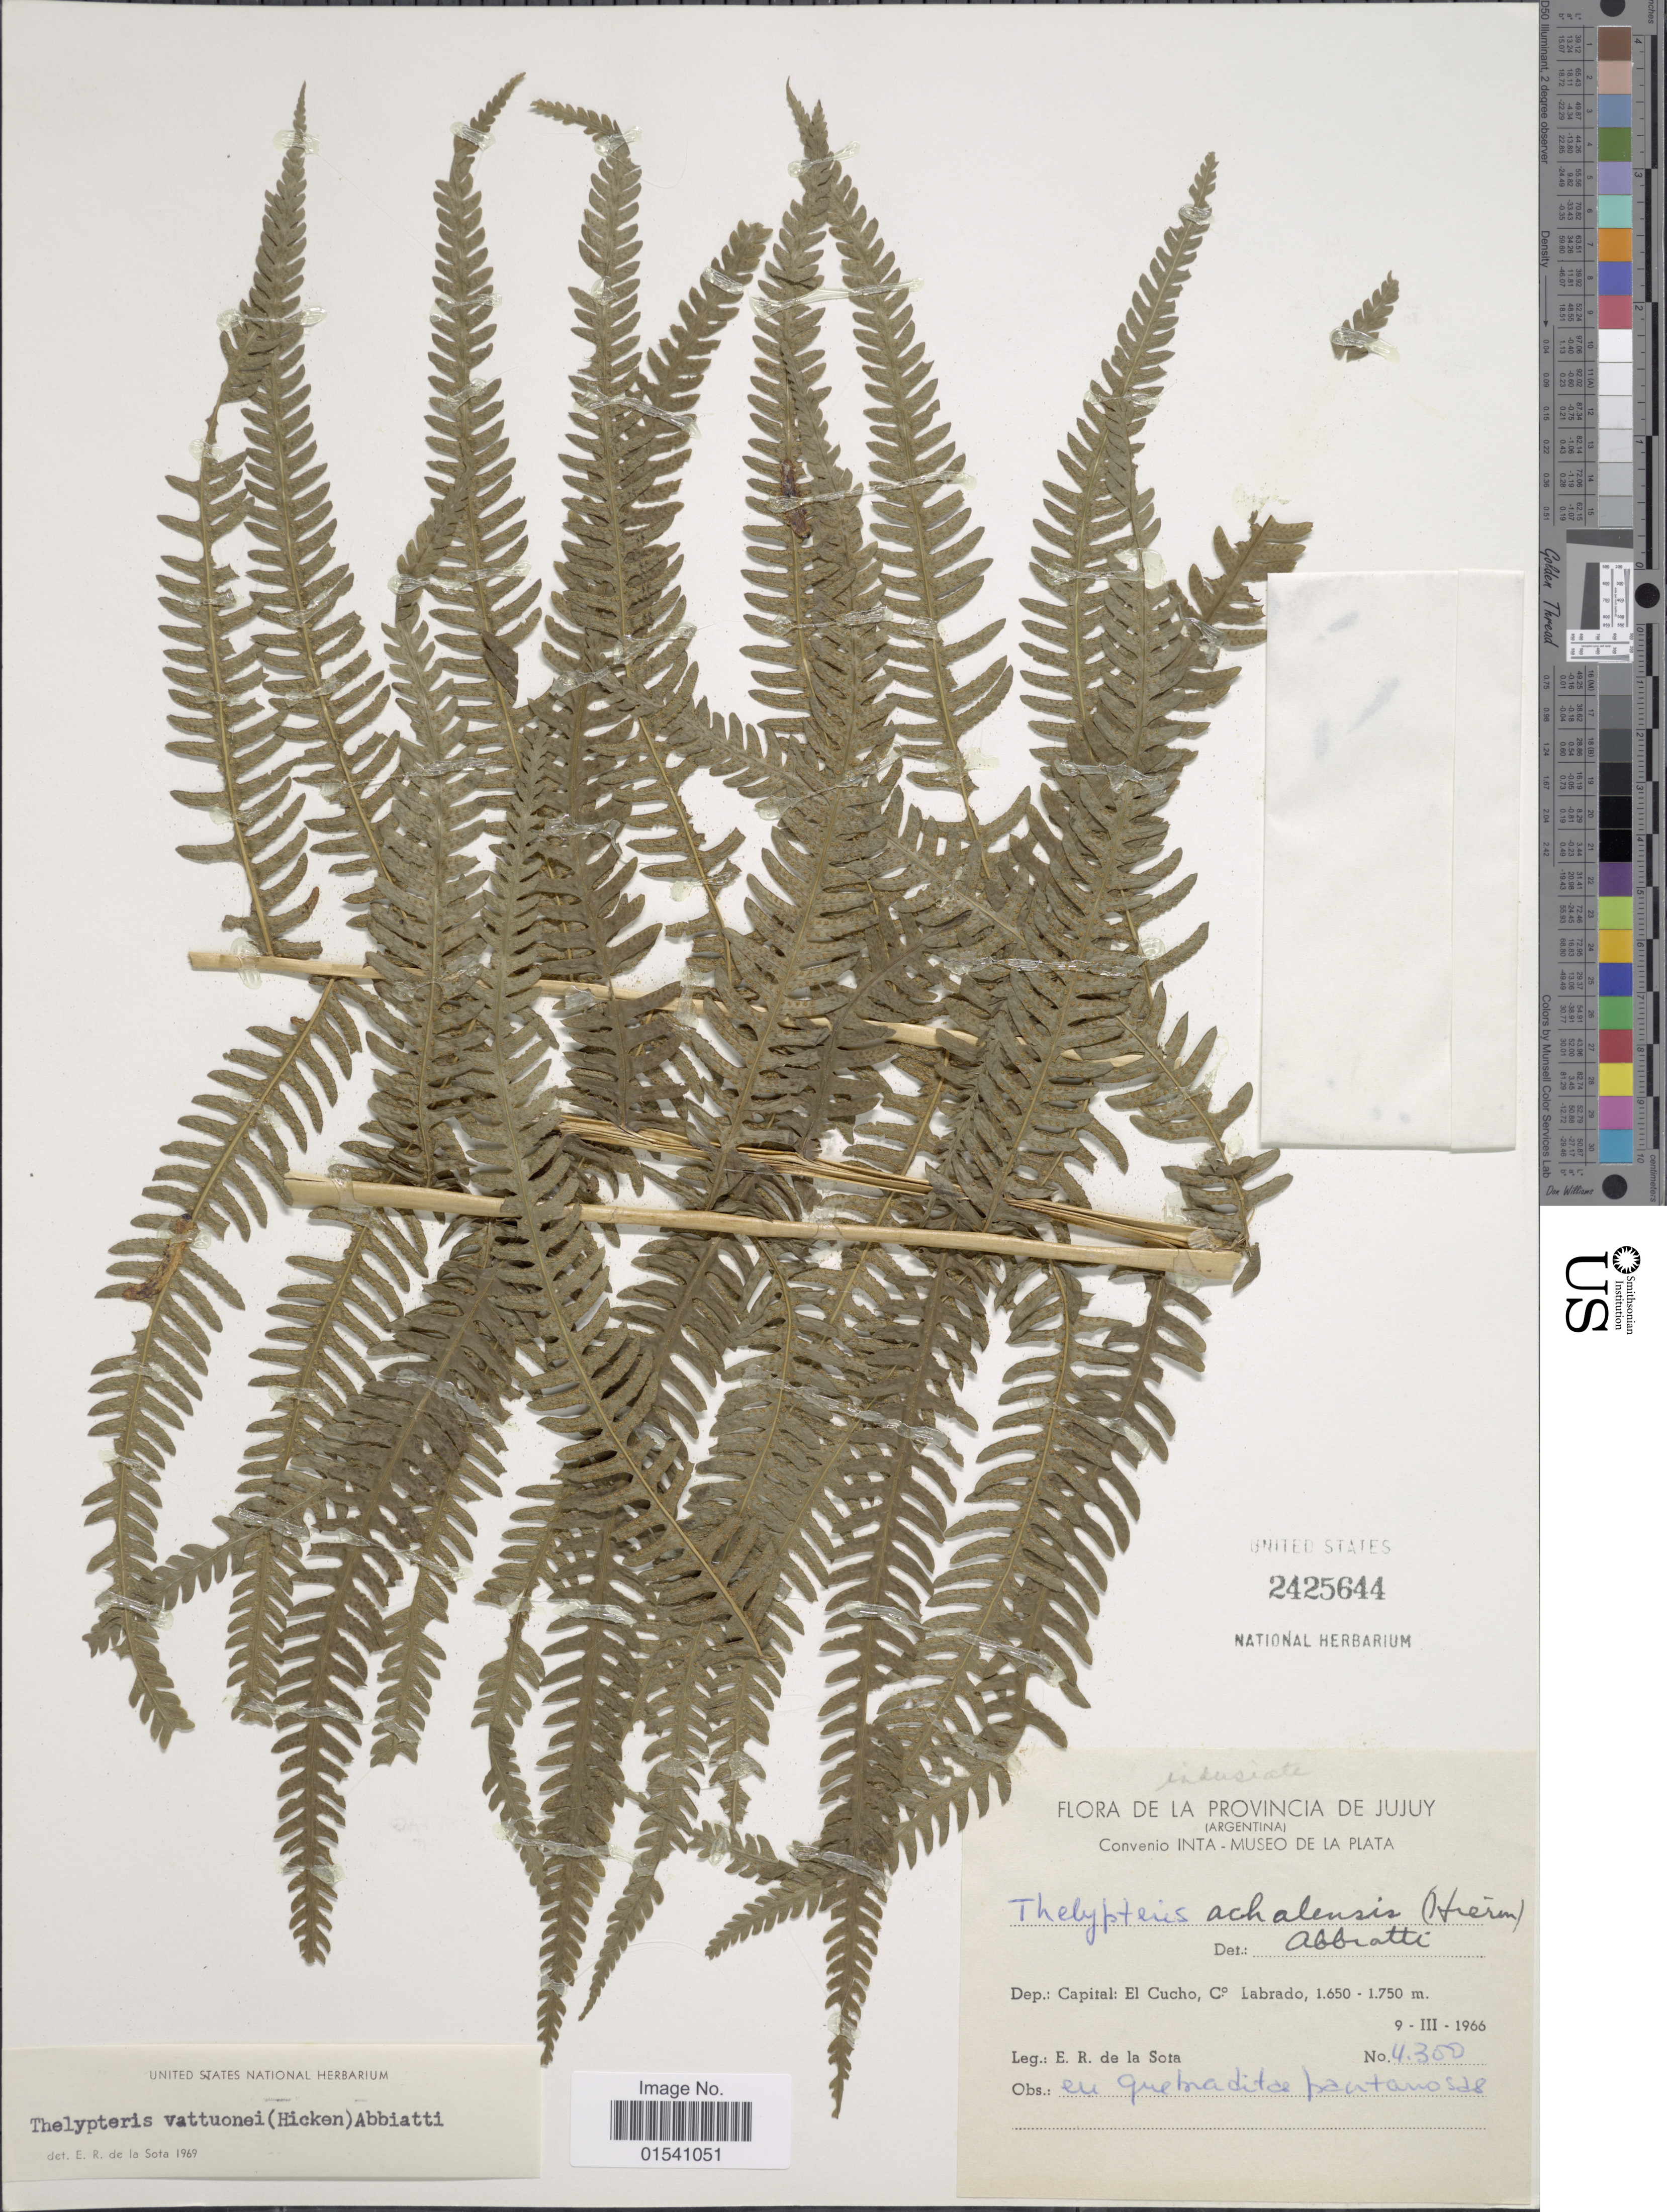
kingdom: Plantae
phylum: Tracheophyta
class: Polypodiopsida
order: Polypodiales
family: Thelypteridaceae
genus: Amauropelta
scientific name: Amauropelta vattuonei (Hicken) comb. nov., ined 2015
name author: (Hicken)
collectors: E. R. de la Sota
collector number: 4300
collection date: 1966-03-09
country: Argentina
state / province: Jujuy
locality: Convenio INTA - Museo de la Plata, Dep.: Capital: El Cucho, C°. Labrado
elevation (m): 1650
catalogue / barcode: US 2425644